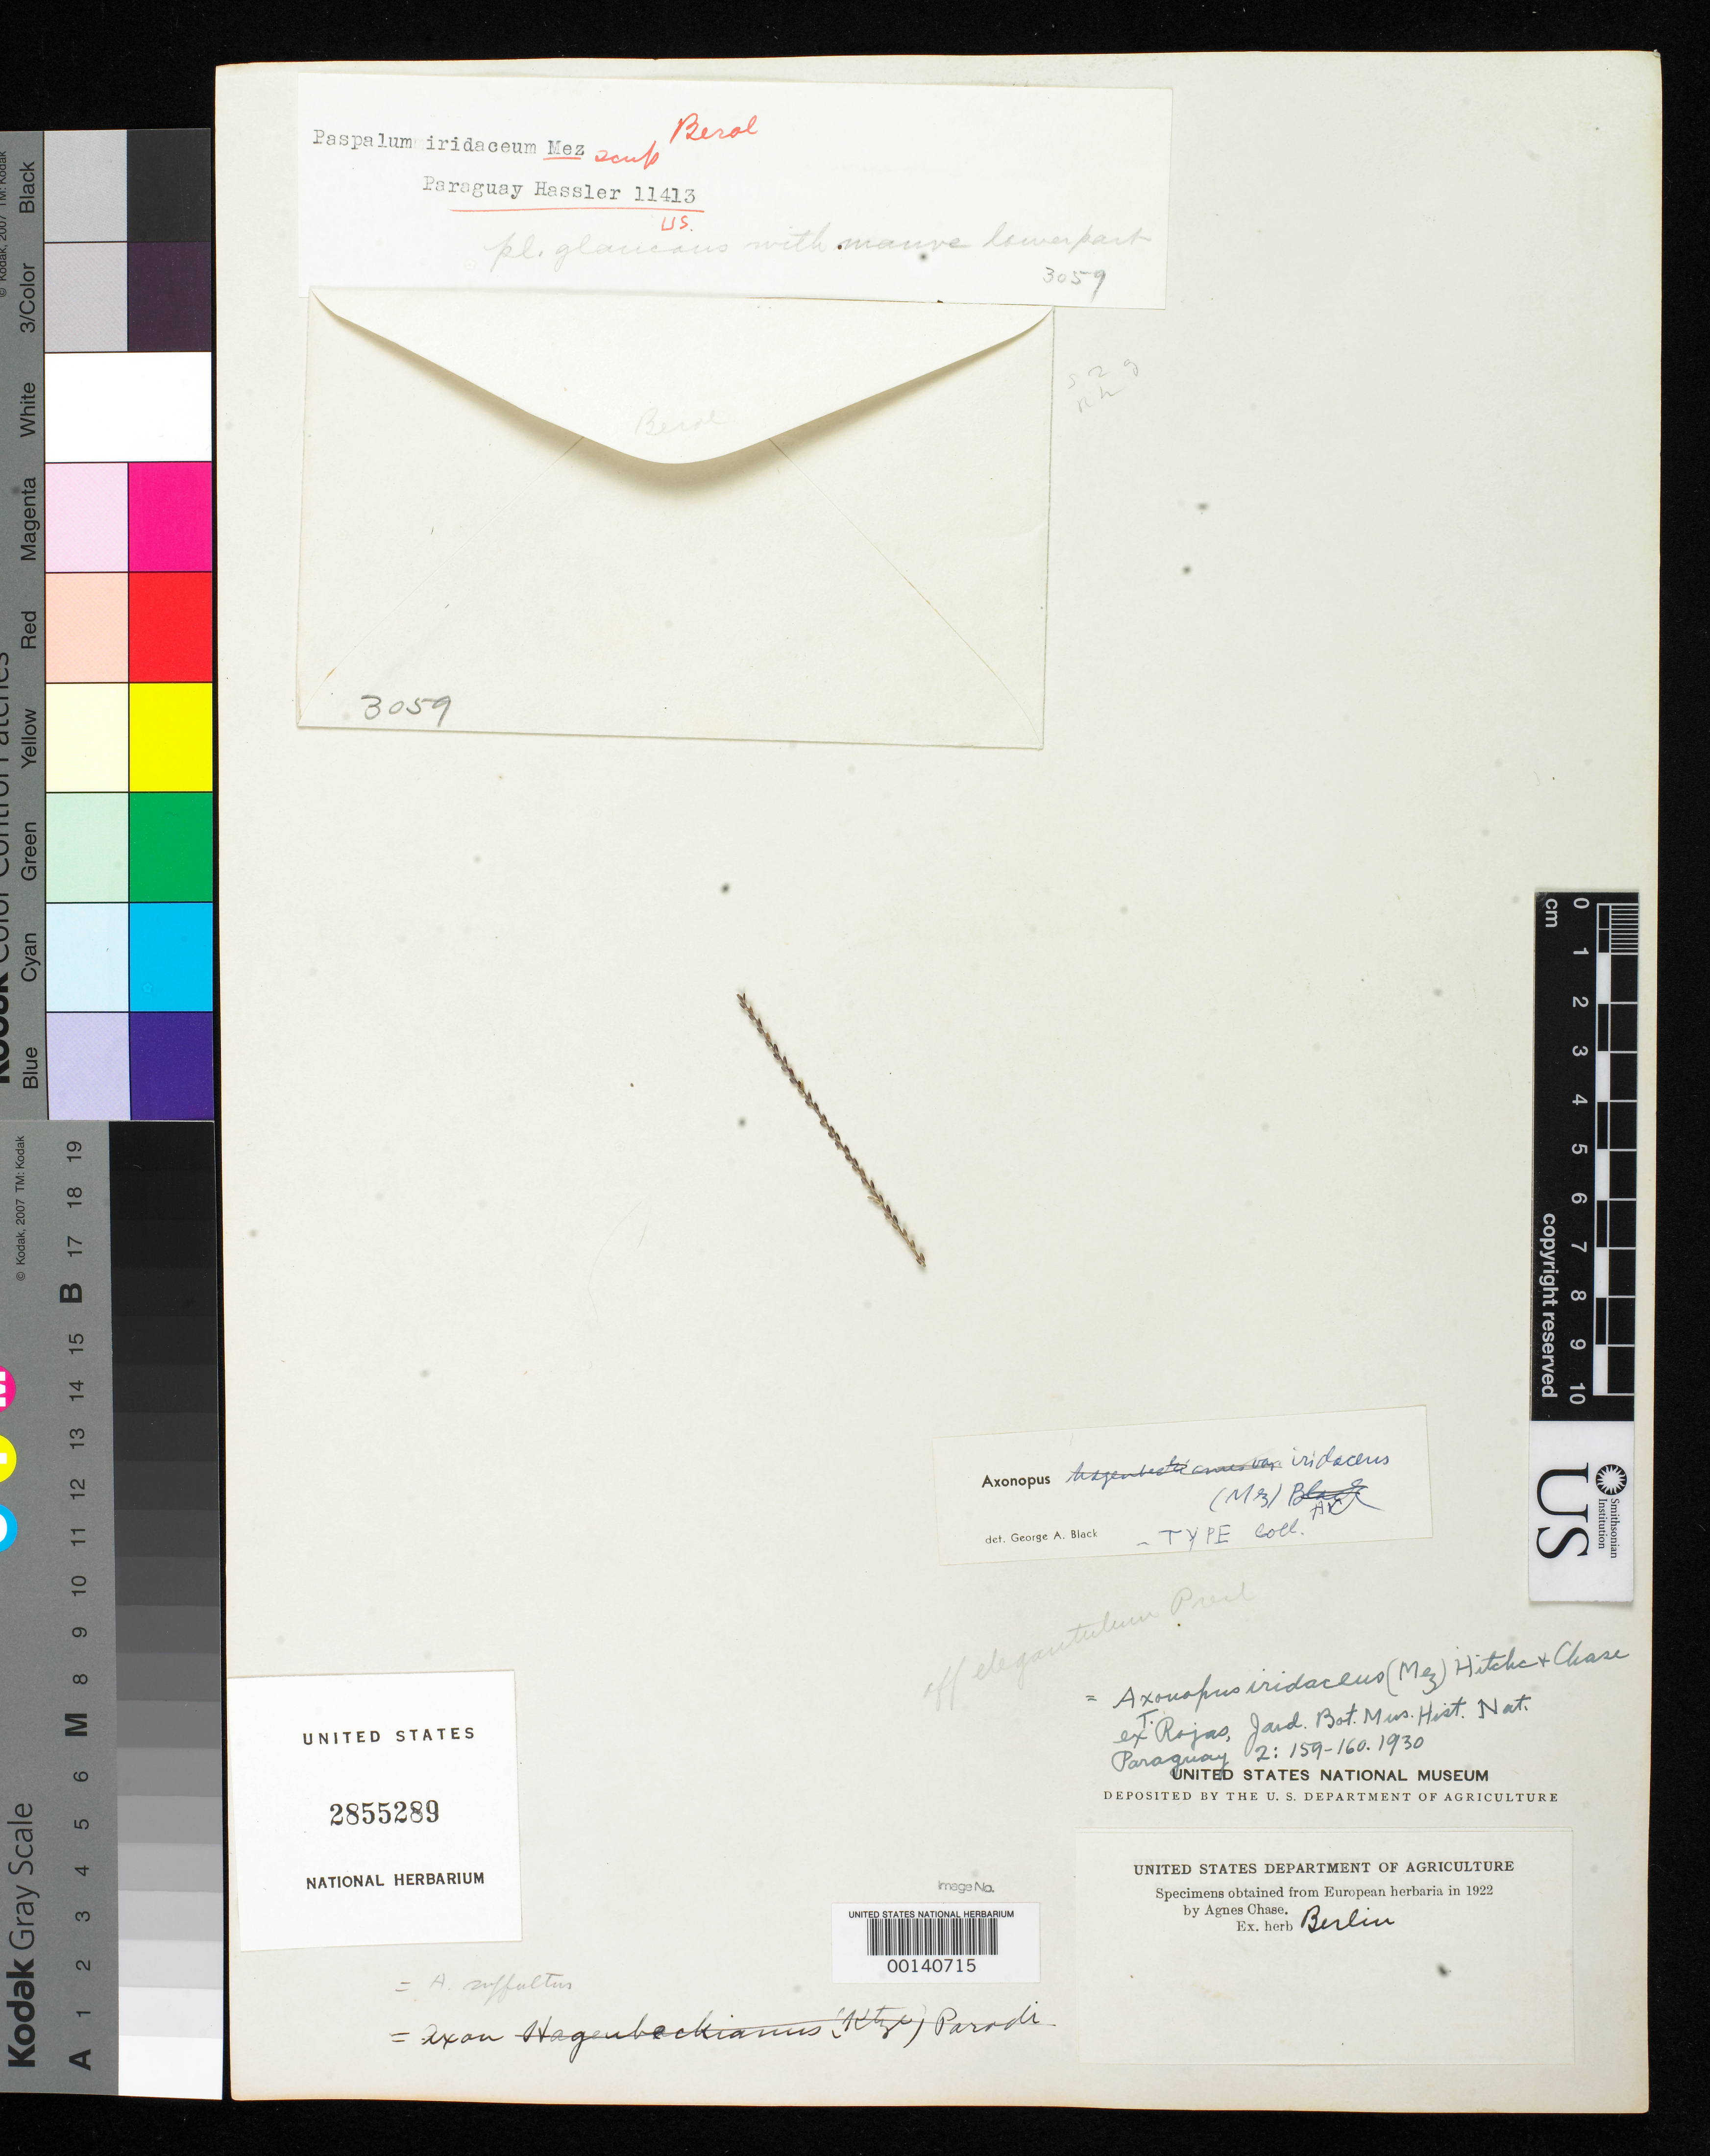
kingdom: Plantae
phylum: Tracheophyta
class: Liliopsida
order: Poales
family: Poaceae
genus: Paspalum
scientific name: Paspalum iridaceum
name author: Mez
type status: Type Fragment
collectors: E. Hassler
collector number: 11413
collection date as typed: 1912 to -- --- 1913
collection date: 1912/1913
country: Paraguay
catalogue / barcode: US 2855289